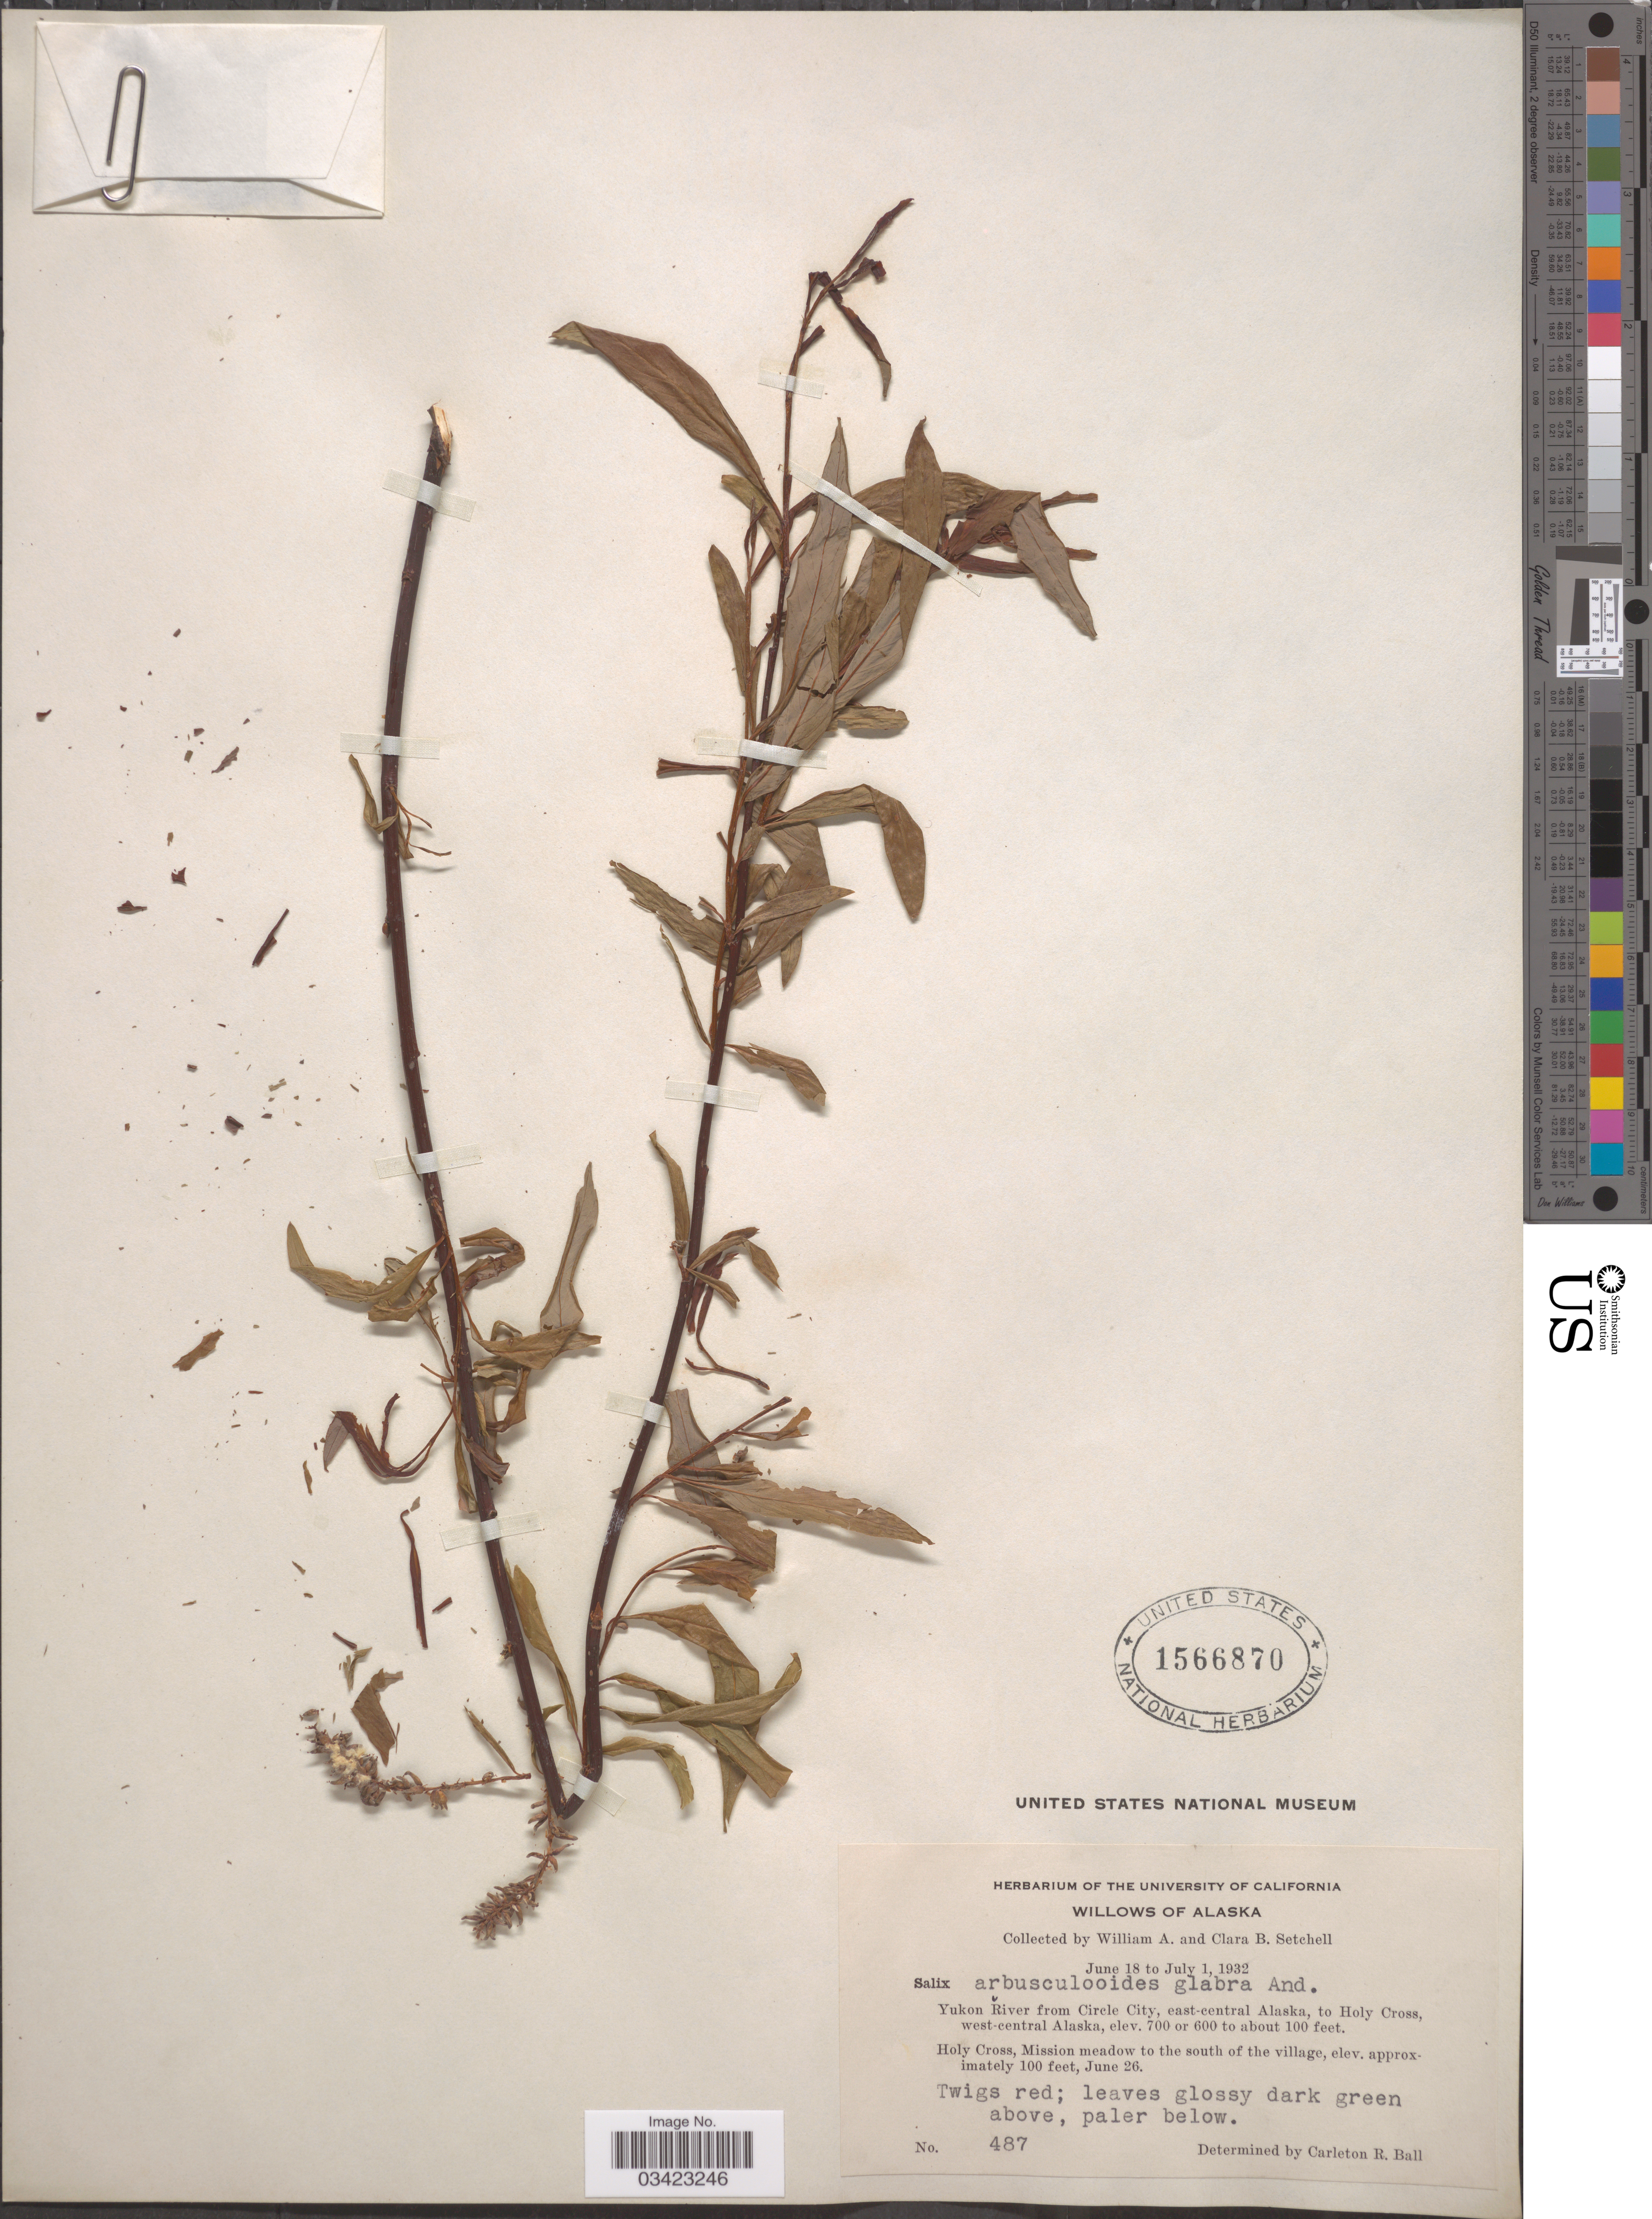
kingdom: Plantae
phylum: Tracheophyta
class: Magnoliopsida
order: Malpighiales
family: Salicaceae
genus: Salix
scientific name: Salix arbusculoides var. glabra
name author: Andersson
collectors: W. Setchell & C. B. Setchell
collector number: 487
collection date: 1932-06-26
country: United States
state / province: Alaska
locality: Yukon River from Cricle City, east-central Alaska, to Holy Cross, west-central Alaska. Holy Cross, Mission meadow to the south of the village.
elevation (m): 30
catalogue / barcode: US 1566870